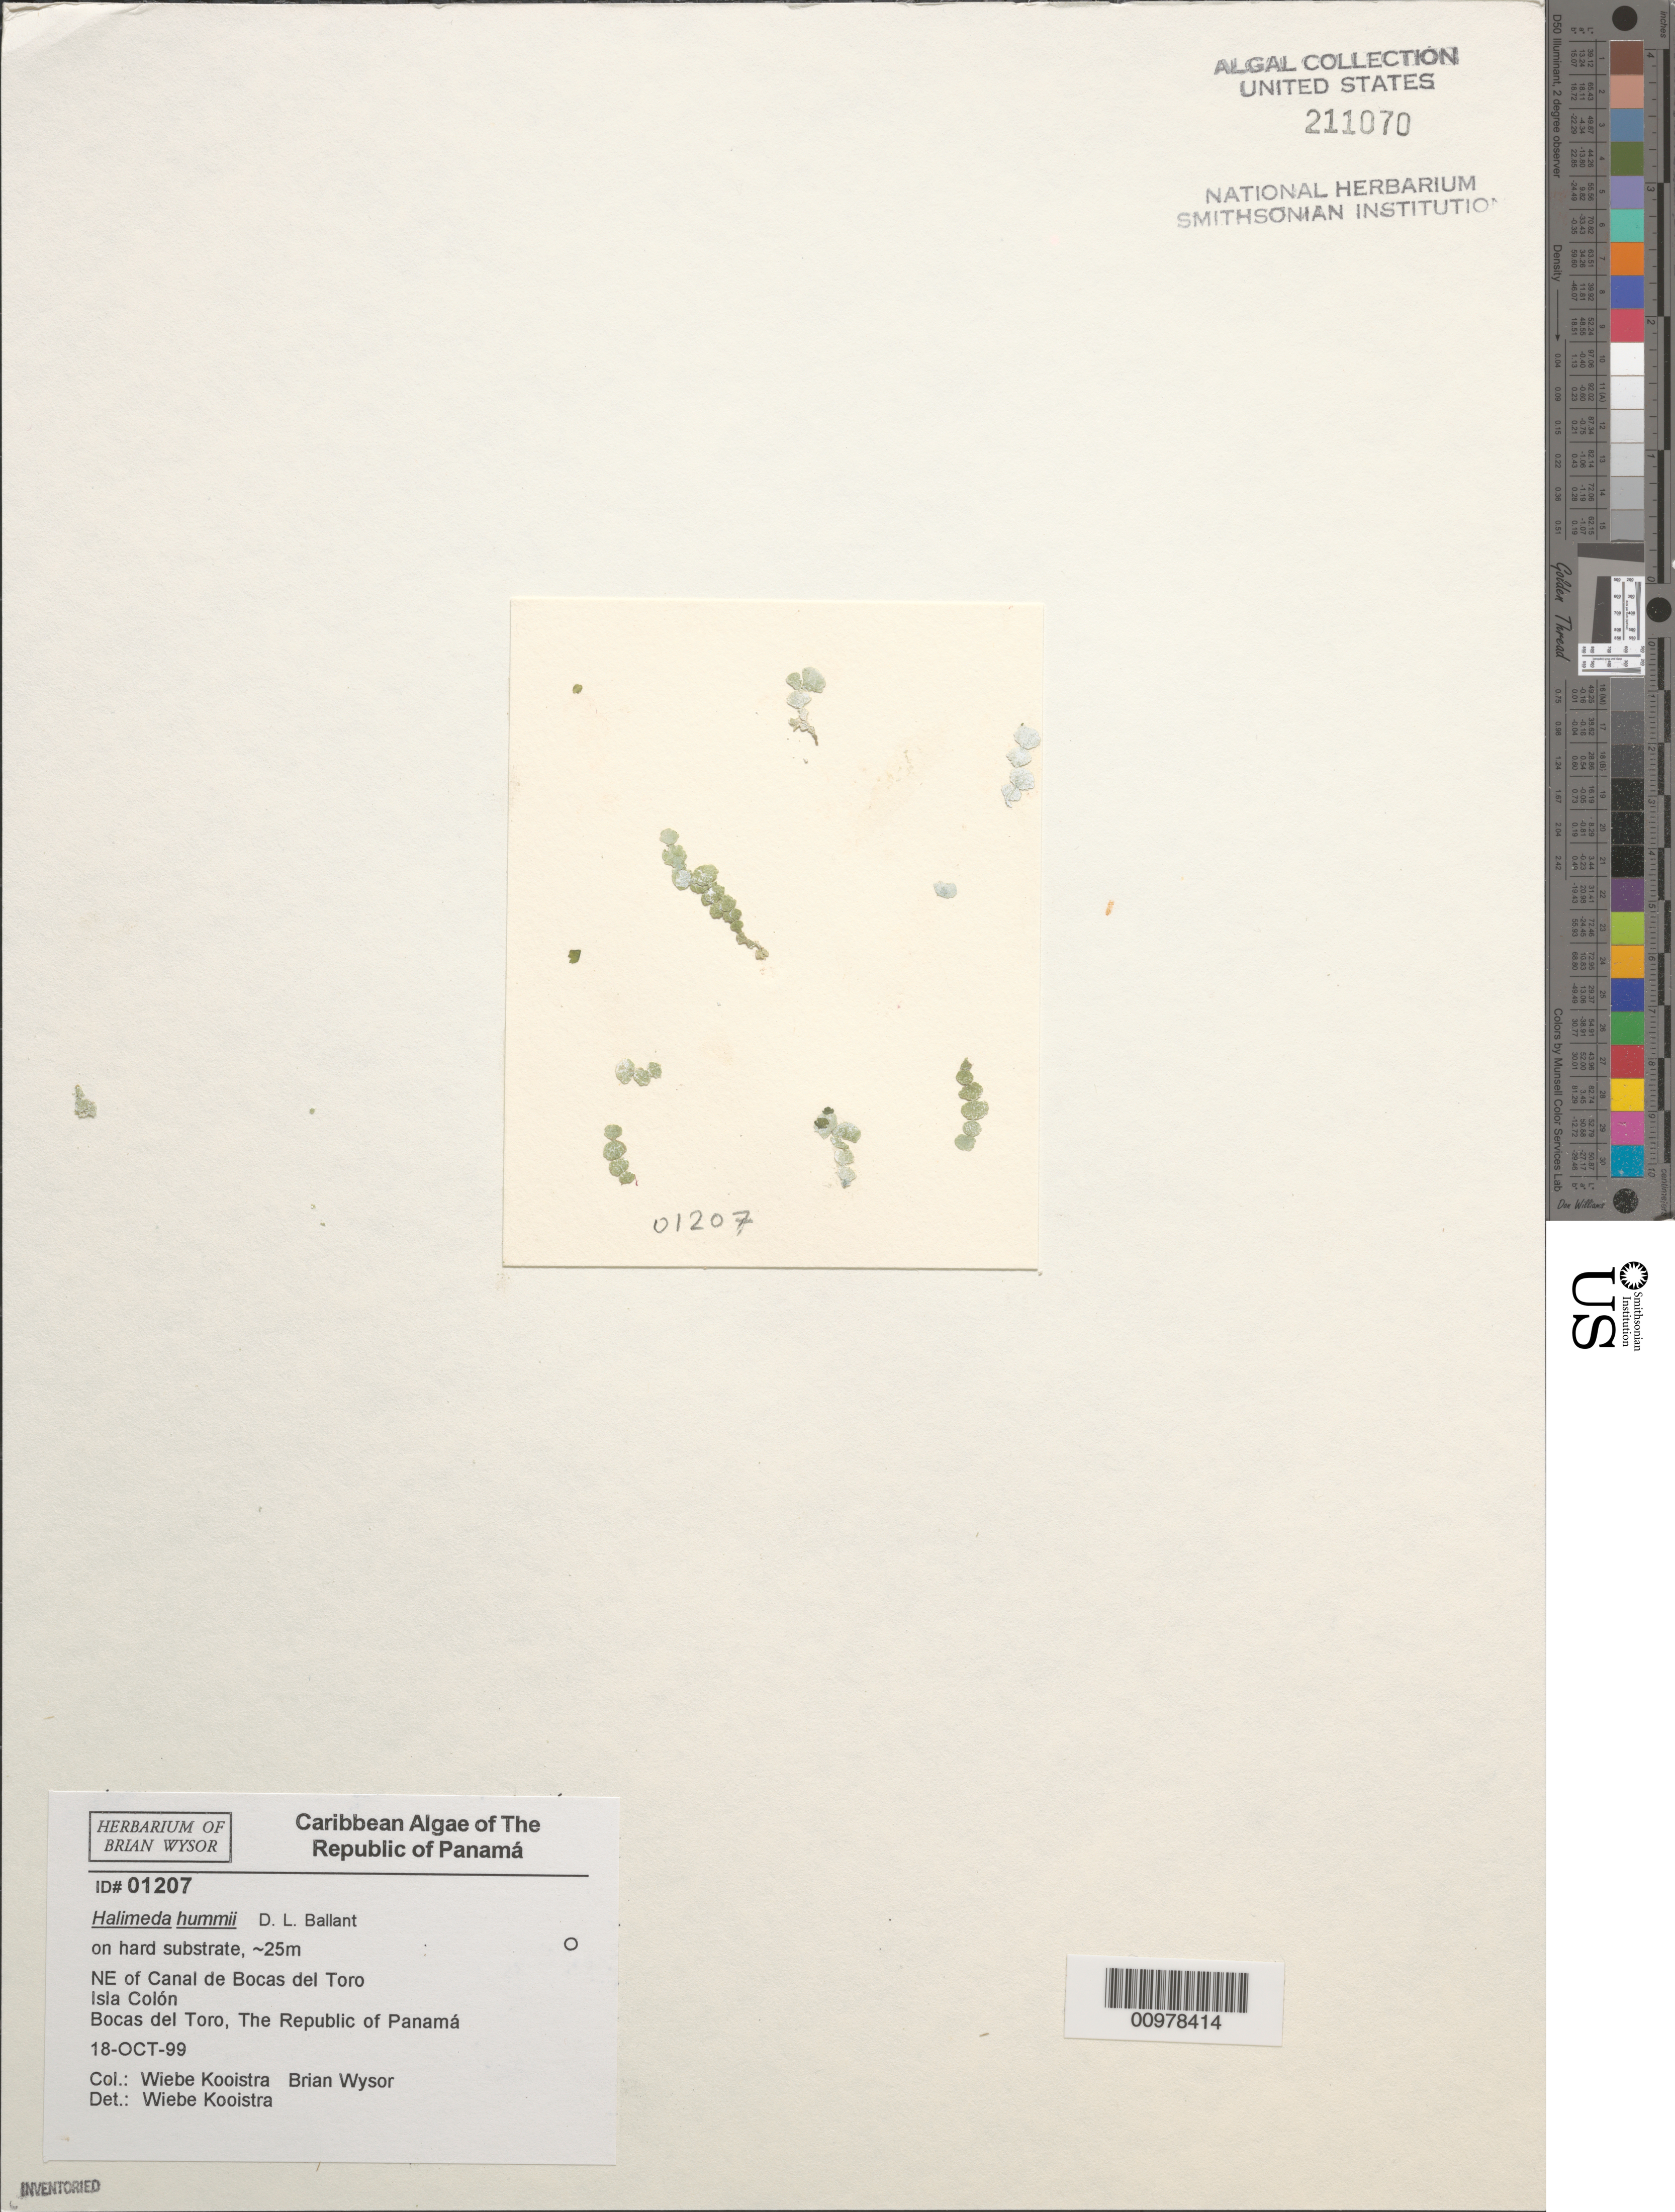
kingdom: Plantae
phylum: Chlorophyta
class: Ulvophyceae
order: Bryopsidales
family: Halimedaceae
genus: Halimeda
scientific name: Halimeda hummii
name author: D.L. Ballant.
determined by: Kooistra, Wiebe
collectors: B. Wysor & W. Kooistra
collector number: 01207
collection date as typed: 18 Oct 1999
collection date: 1999-10-18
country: Panama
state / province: Bocas del Toro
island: Colón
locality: Northeast of Canal de Bocas del Toro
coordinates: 9 24' 45" N, 82 12' 30" W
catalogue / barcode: US 211070